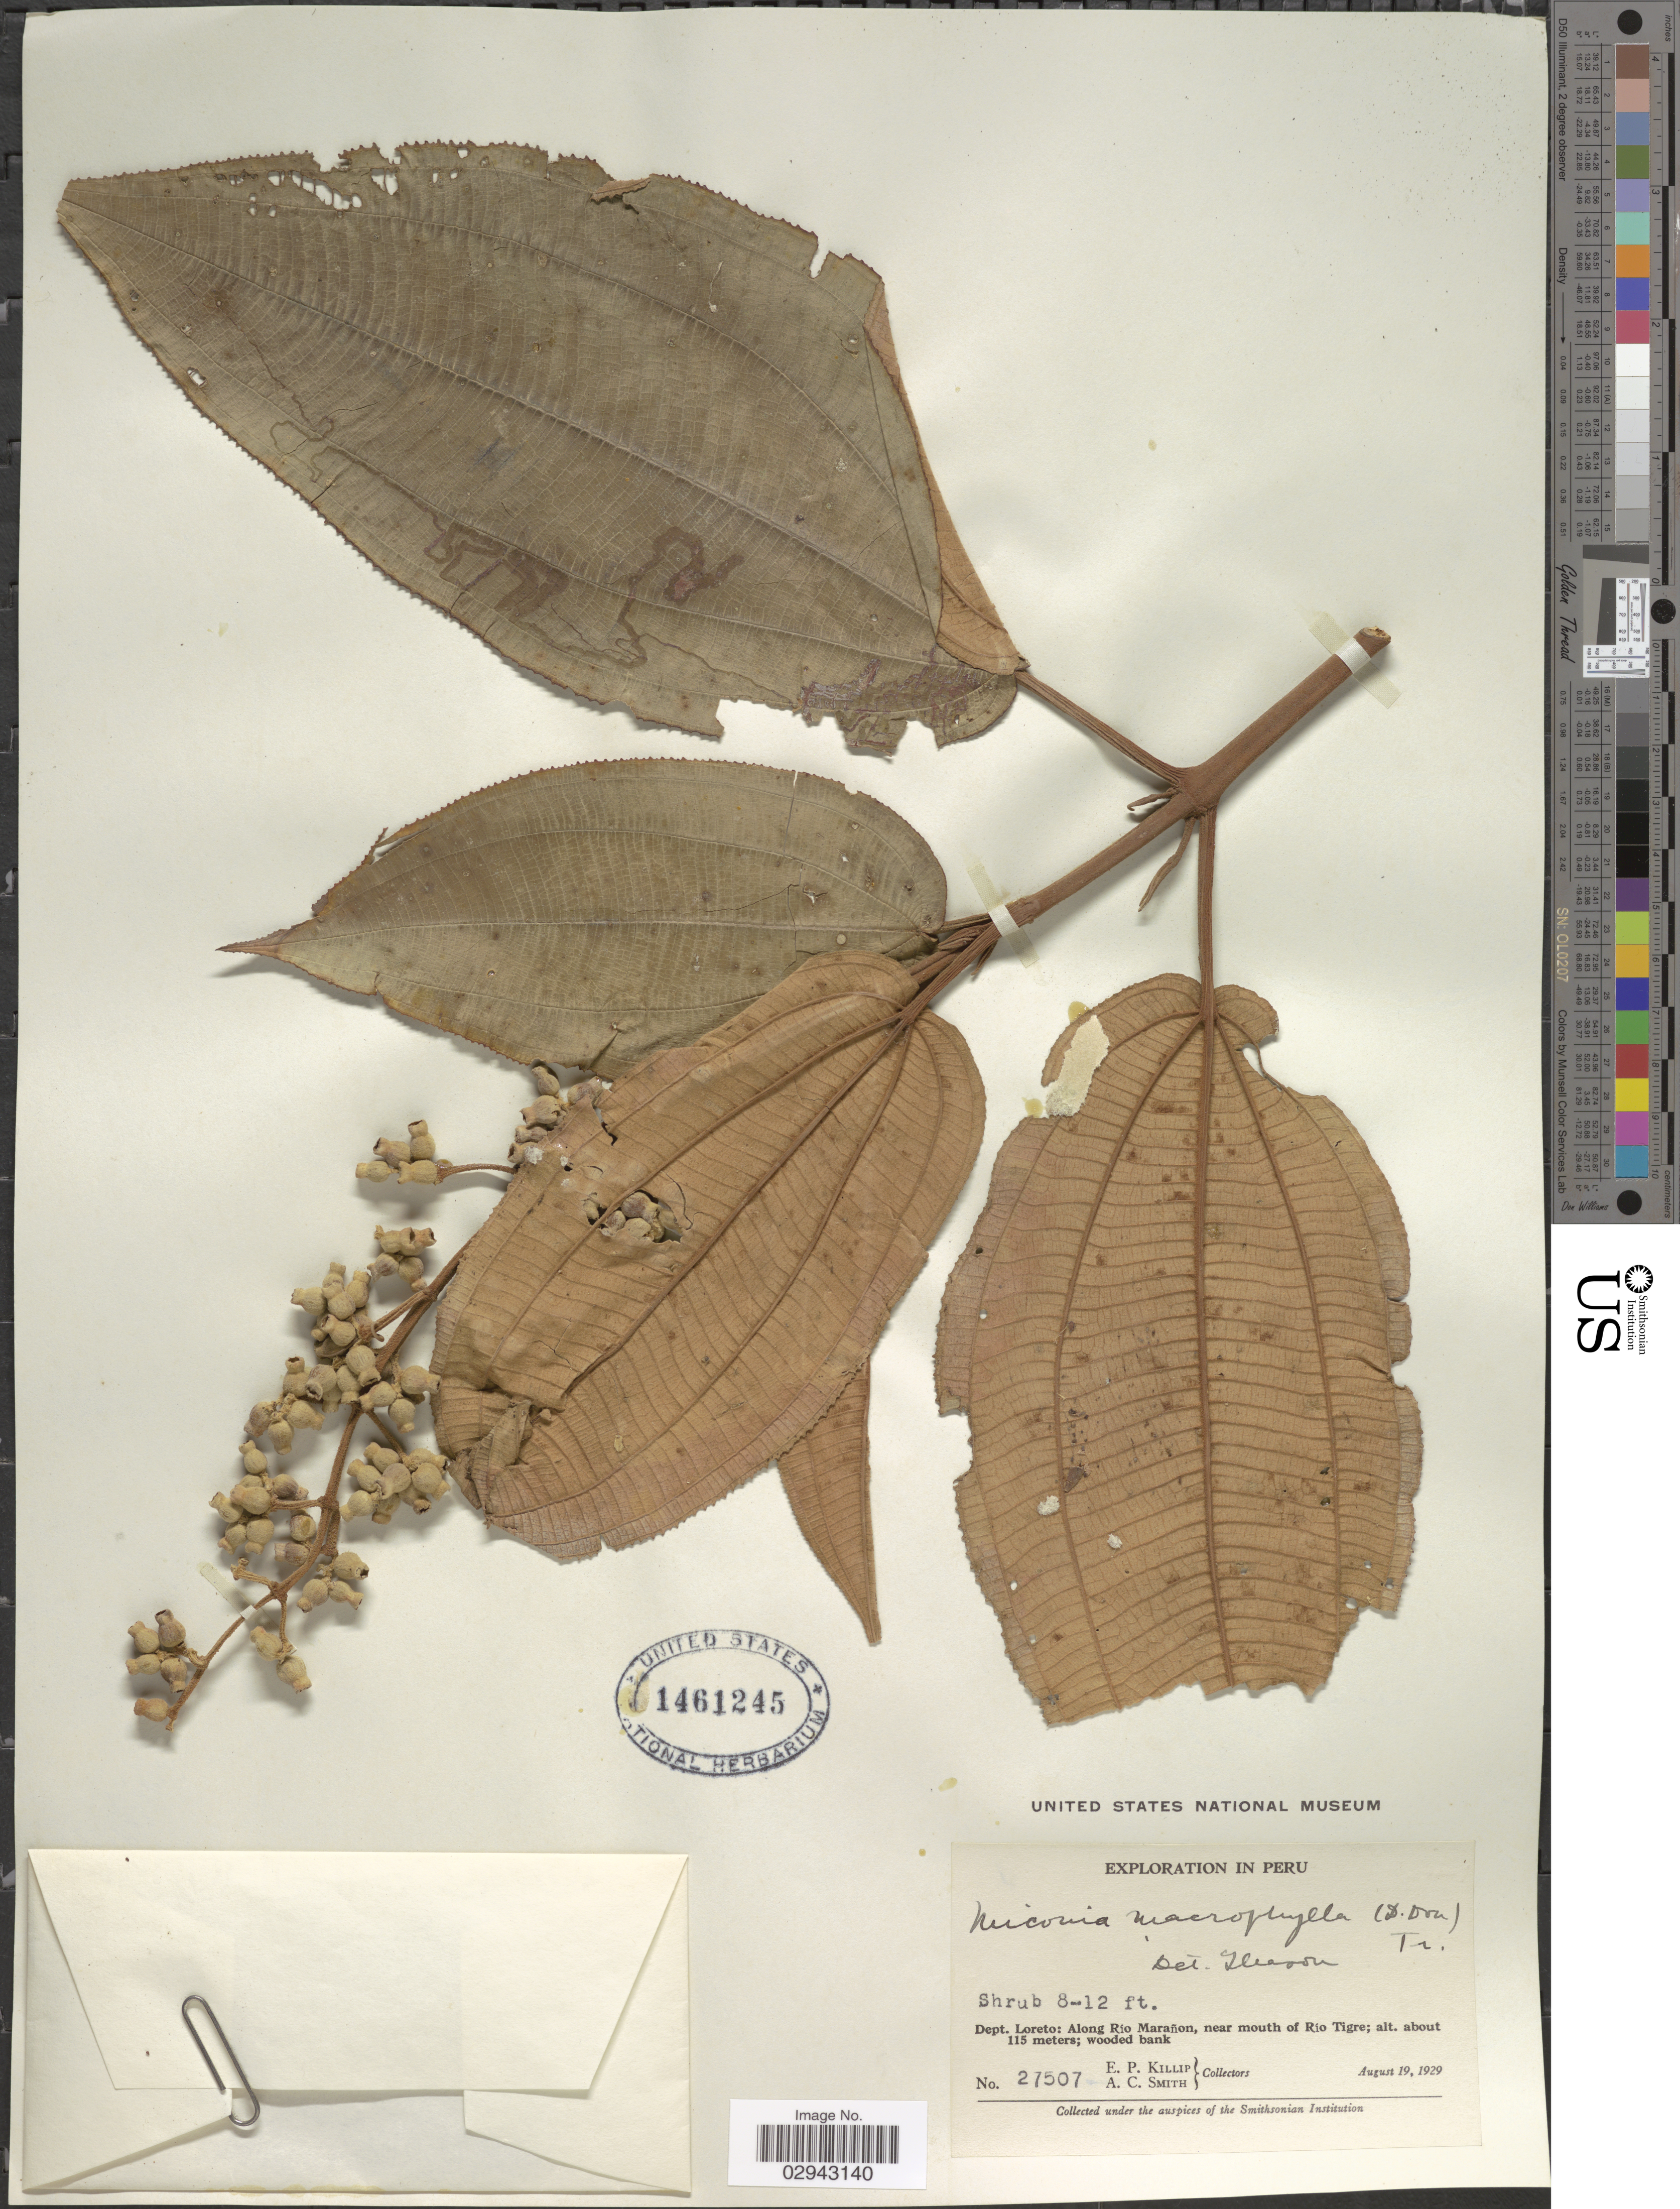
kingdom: Plantae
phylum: Tracheophyta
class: Magnoliopsida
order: Myrtales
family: Melastomataceae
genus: Miconia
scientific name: Miconia serrulata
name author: (DC.) Naudin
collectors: E. P. Killip & A. C. Smith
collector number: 27507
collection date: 1929-08-19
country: Peru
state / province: Loreto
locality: Dept. Loreto: Along Río Marañon, near mouth of Río Tigre.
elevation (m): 115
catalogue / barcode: US 1461245